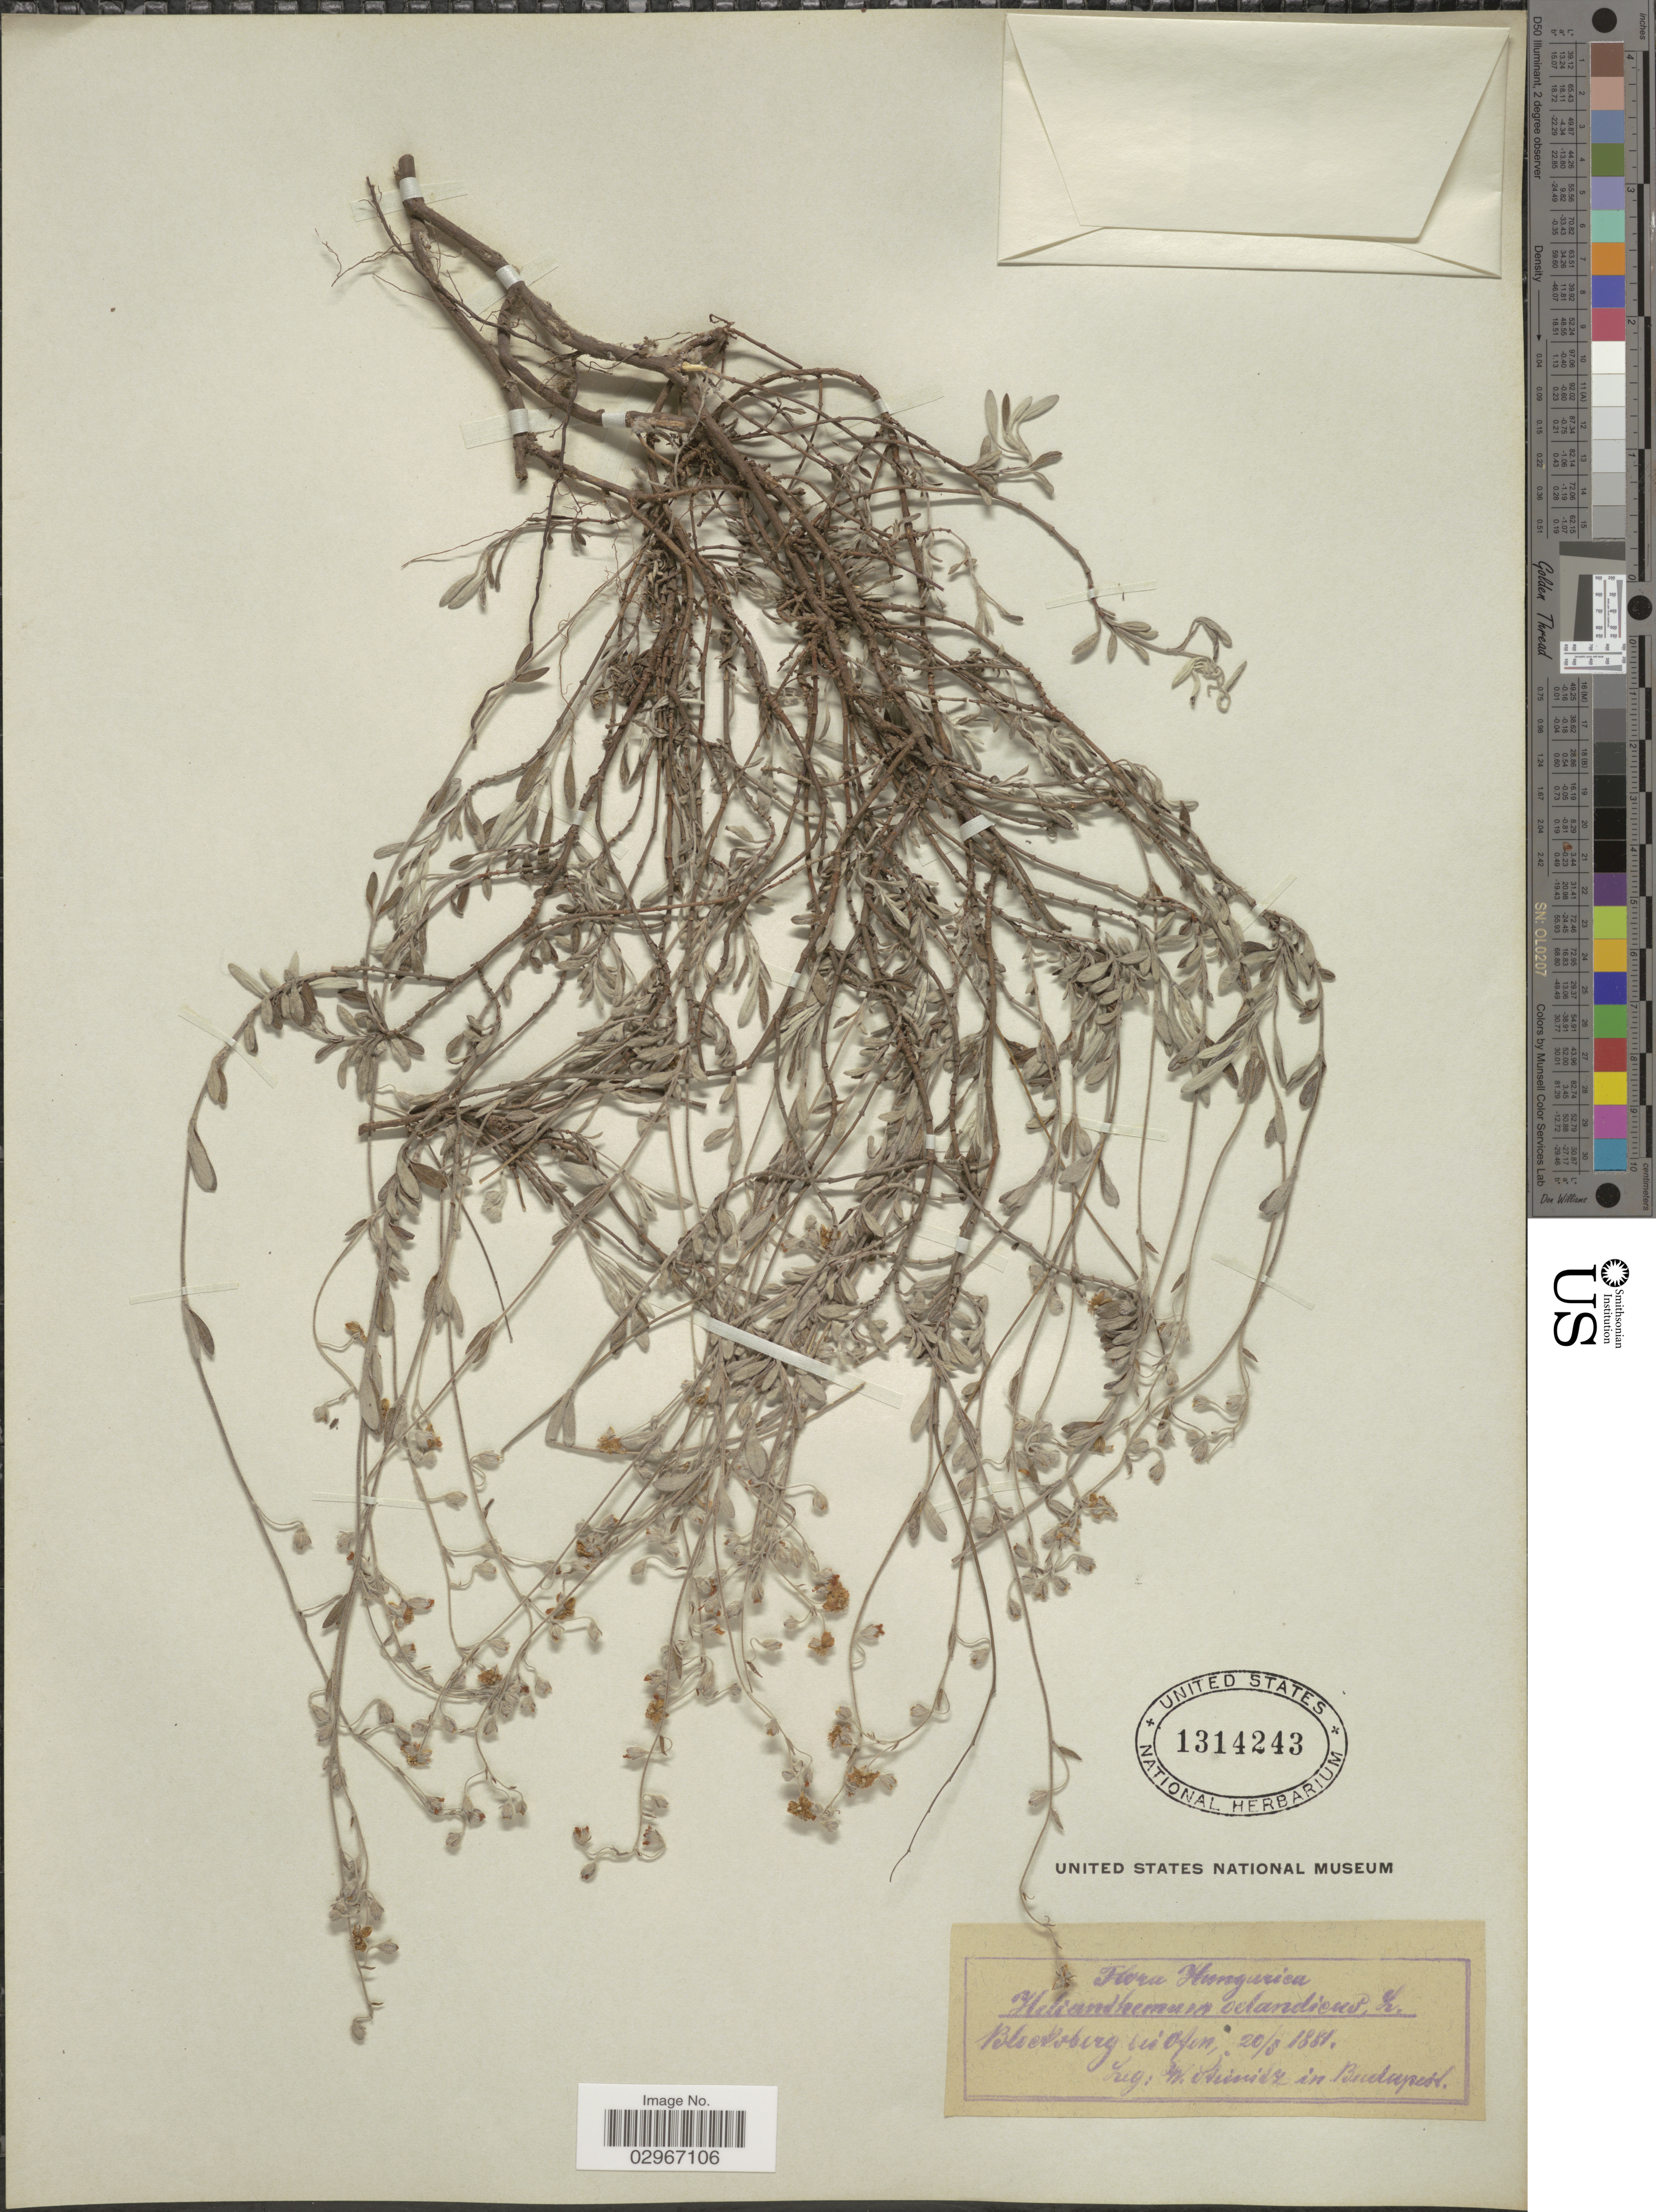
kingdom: Plantae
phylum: Tracheophyta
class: Magnoliopsida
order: Malvales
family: Cistaceae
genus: Helianthemum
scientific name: Helianthemum oelandicum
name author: (L.) DC.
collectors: W. Steiner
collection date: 1881-05-20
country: Hungary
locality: Blocksberg bei Ofen.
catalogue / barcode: US 1314243